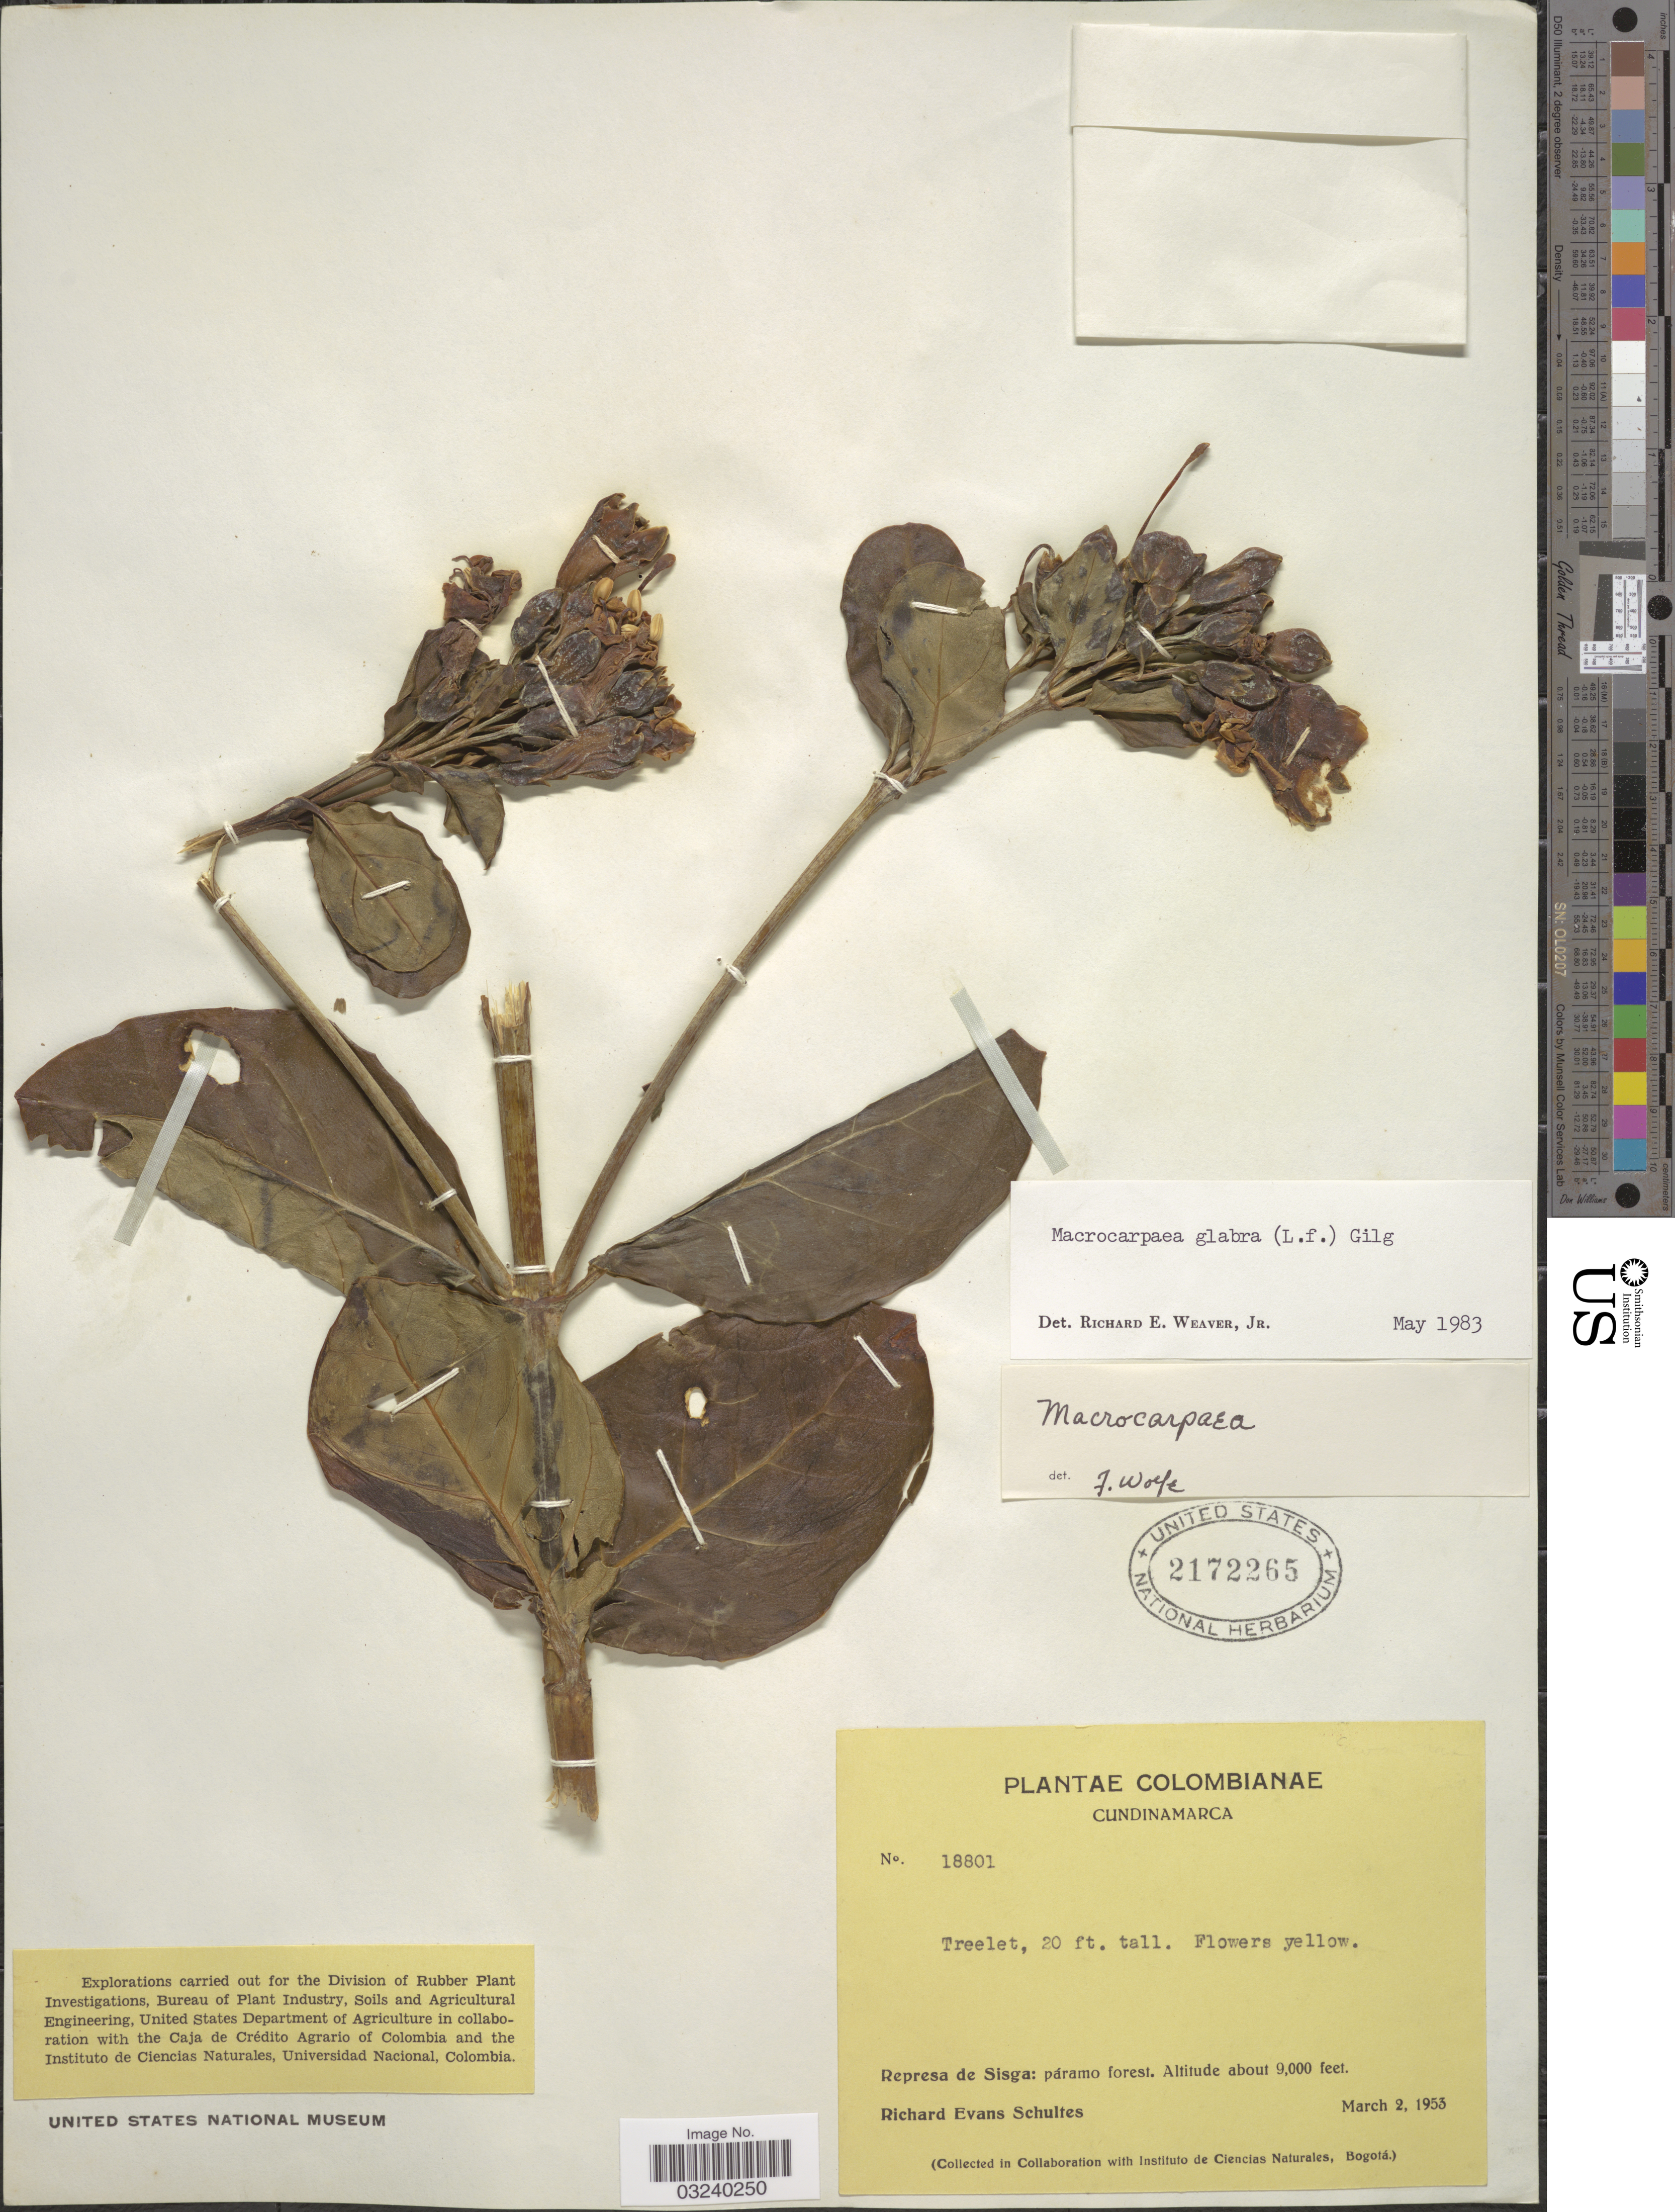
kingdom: Plantae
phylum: Tracheophyta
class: Magnoliopsida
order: Gentianales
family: Gentianaceae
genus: Macrocarpaea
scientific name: Macrocarpaea glabra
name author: (L. f.) Gilg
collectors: R. E. Schultes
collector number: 18801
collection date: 1953-03-02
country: Colombia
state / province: Cundinamarca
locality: Represa de Sisga.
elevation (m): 2743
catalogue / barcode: US 2172265